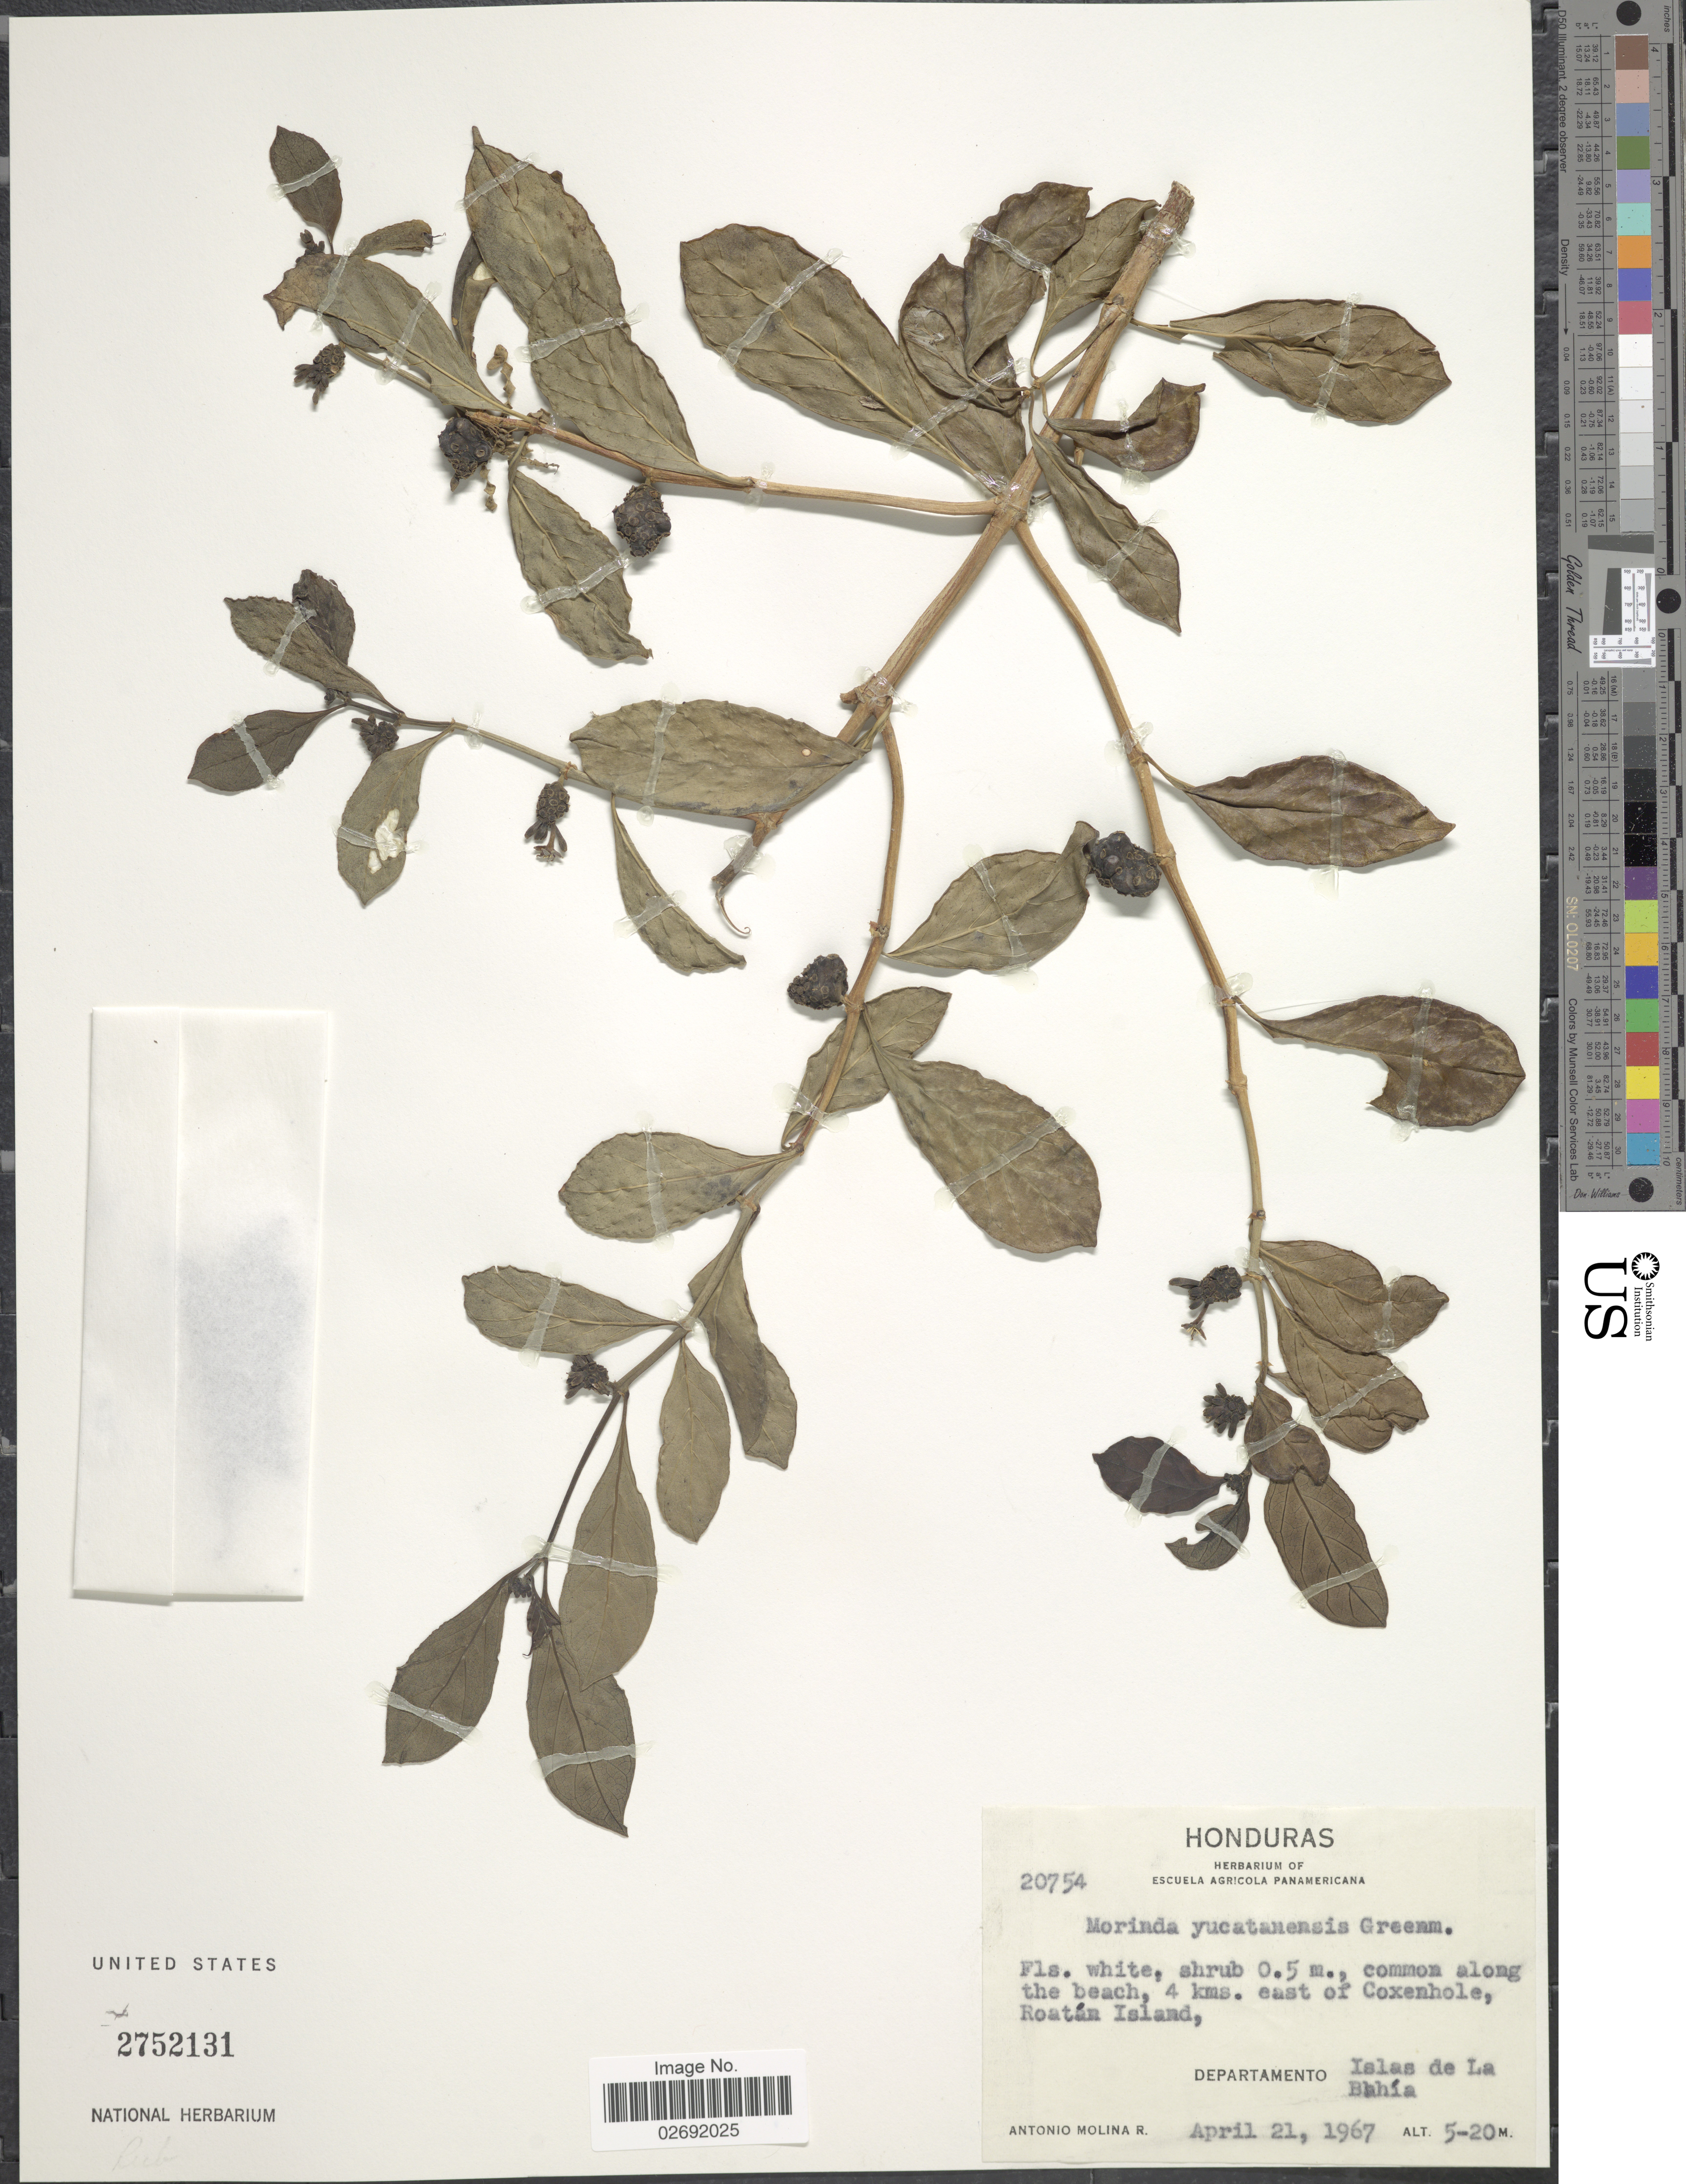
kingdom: Plantae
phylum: Tracheophyta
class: Magnoliopsida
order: Gentianales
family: Rubiaceae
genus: Morinda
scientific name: Morinda yucatanensis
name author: Greenm.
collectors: A. Molina R.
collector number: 20754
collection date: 1967-04-21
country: Honduras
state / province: Islas de la Bahía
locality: Common along the beach, 4 kms east of Coxenhole, Roatán Island, Departamento de La Bahía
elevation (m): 5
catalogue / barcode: US 2752131